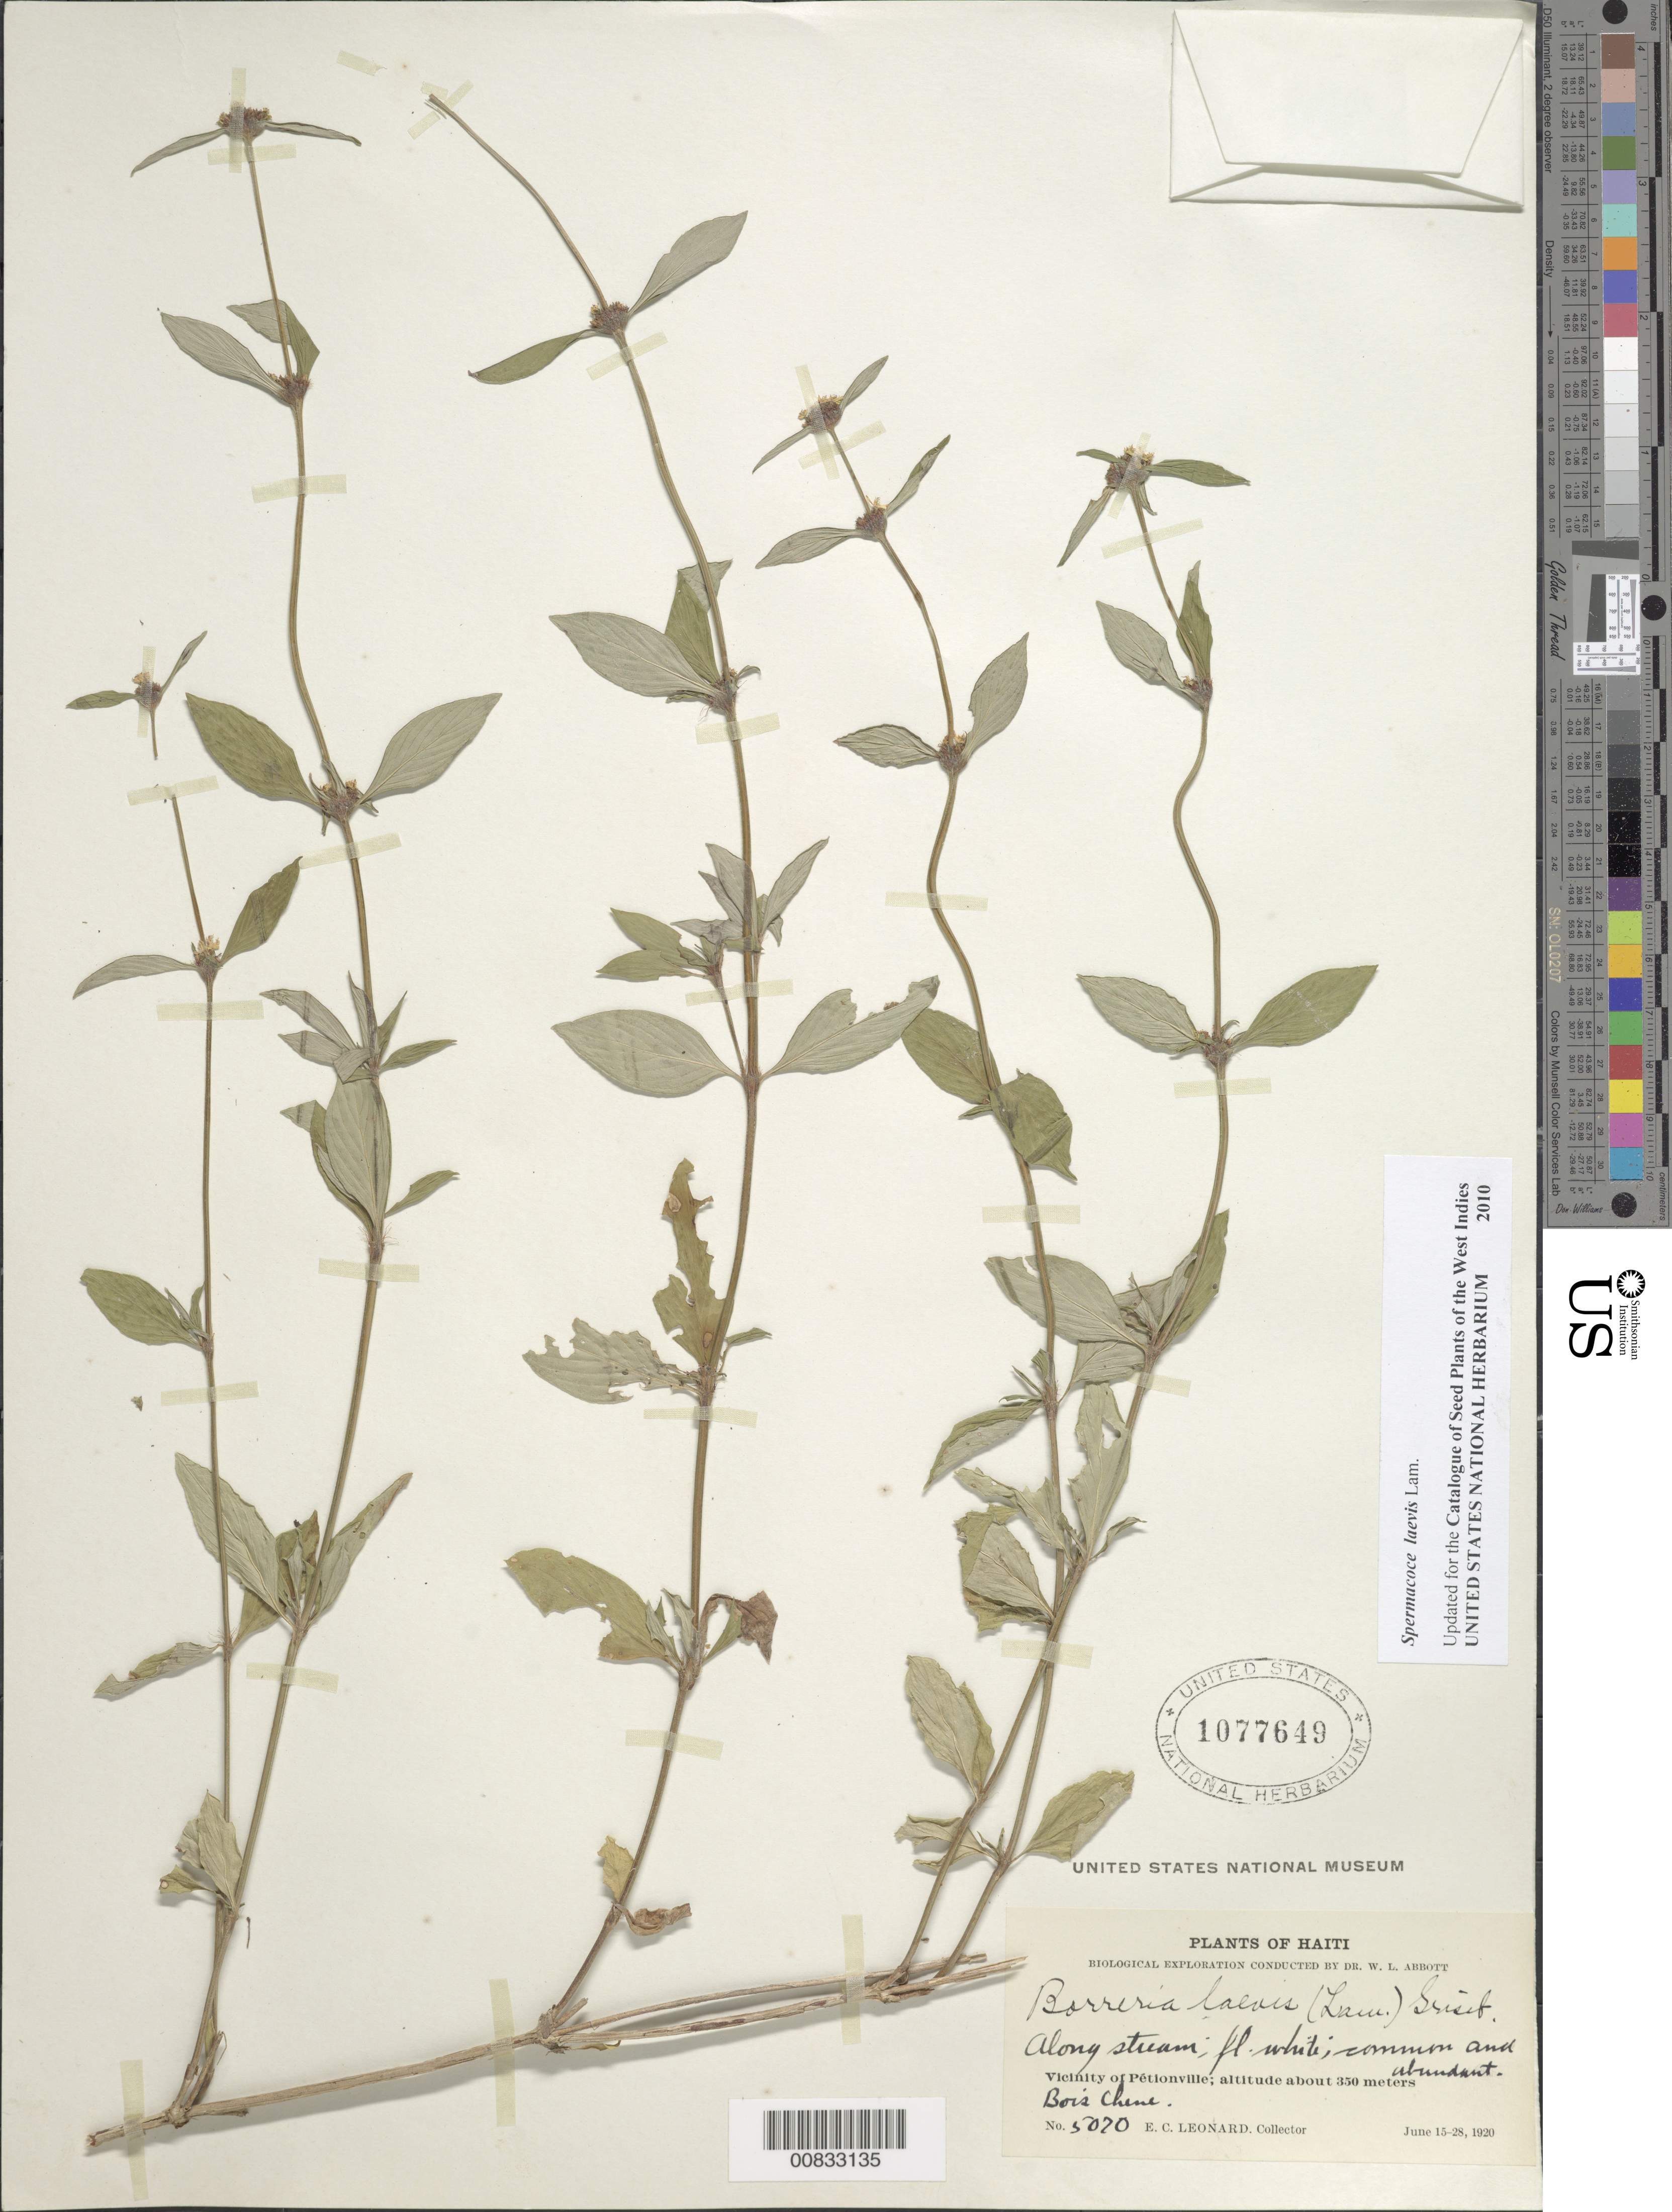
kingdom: Plantae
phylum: Tracheophyta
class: Magnoliopsida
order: Gentianales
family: Rubiaceae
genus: Spermacoce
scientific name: Spermacoce laevis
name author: Lam.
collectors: E. C. Leonard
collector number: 5070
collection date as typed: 15 Jun 1920 to 28 Jun 1920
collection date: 1920-06-15/1920-06-28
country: Haiti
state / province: Ouest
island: Hispaniola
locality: Vicinity of Pétionville, Bois Chene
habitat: Along stream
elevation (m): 350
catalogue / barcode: US 1077649